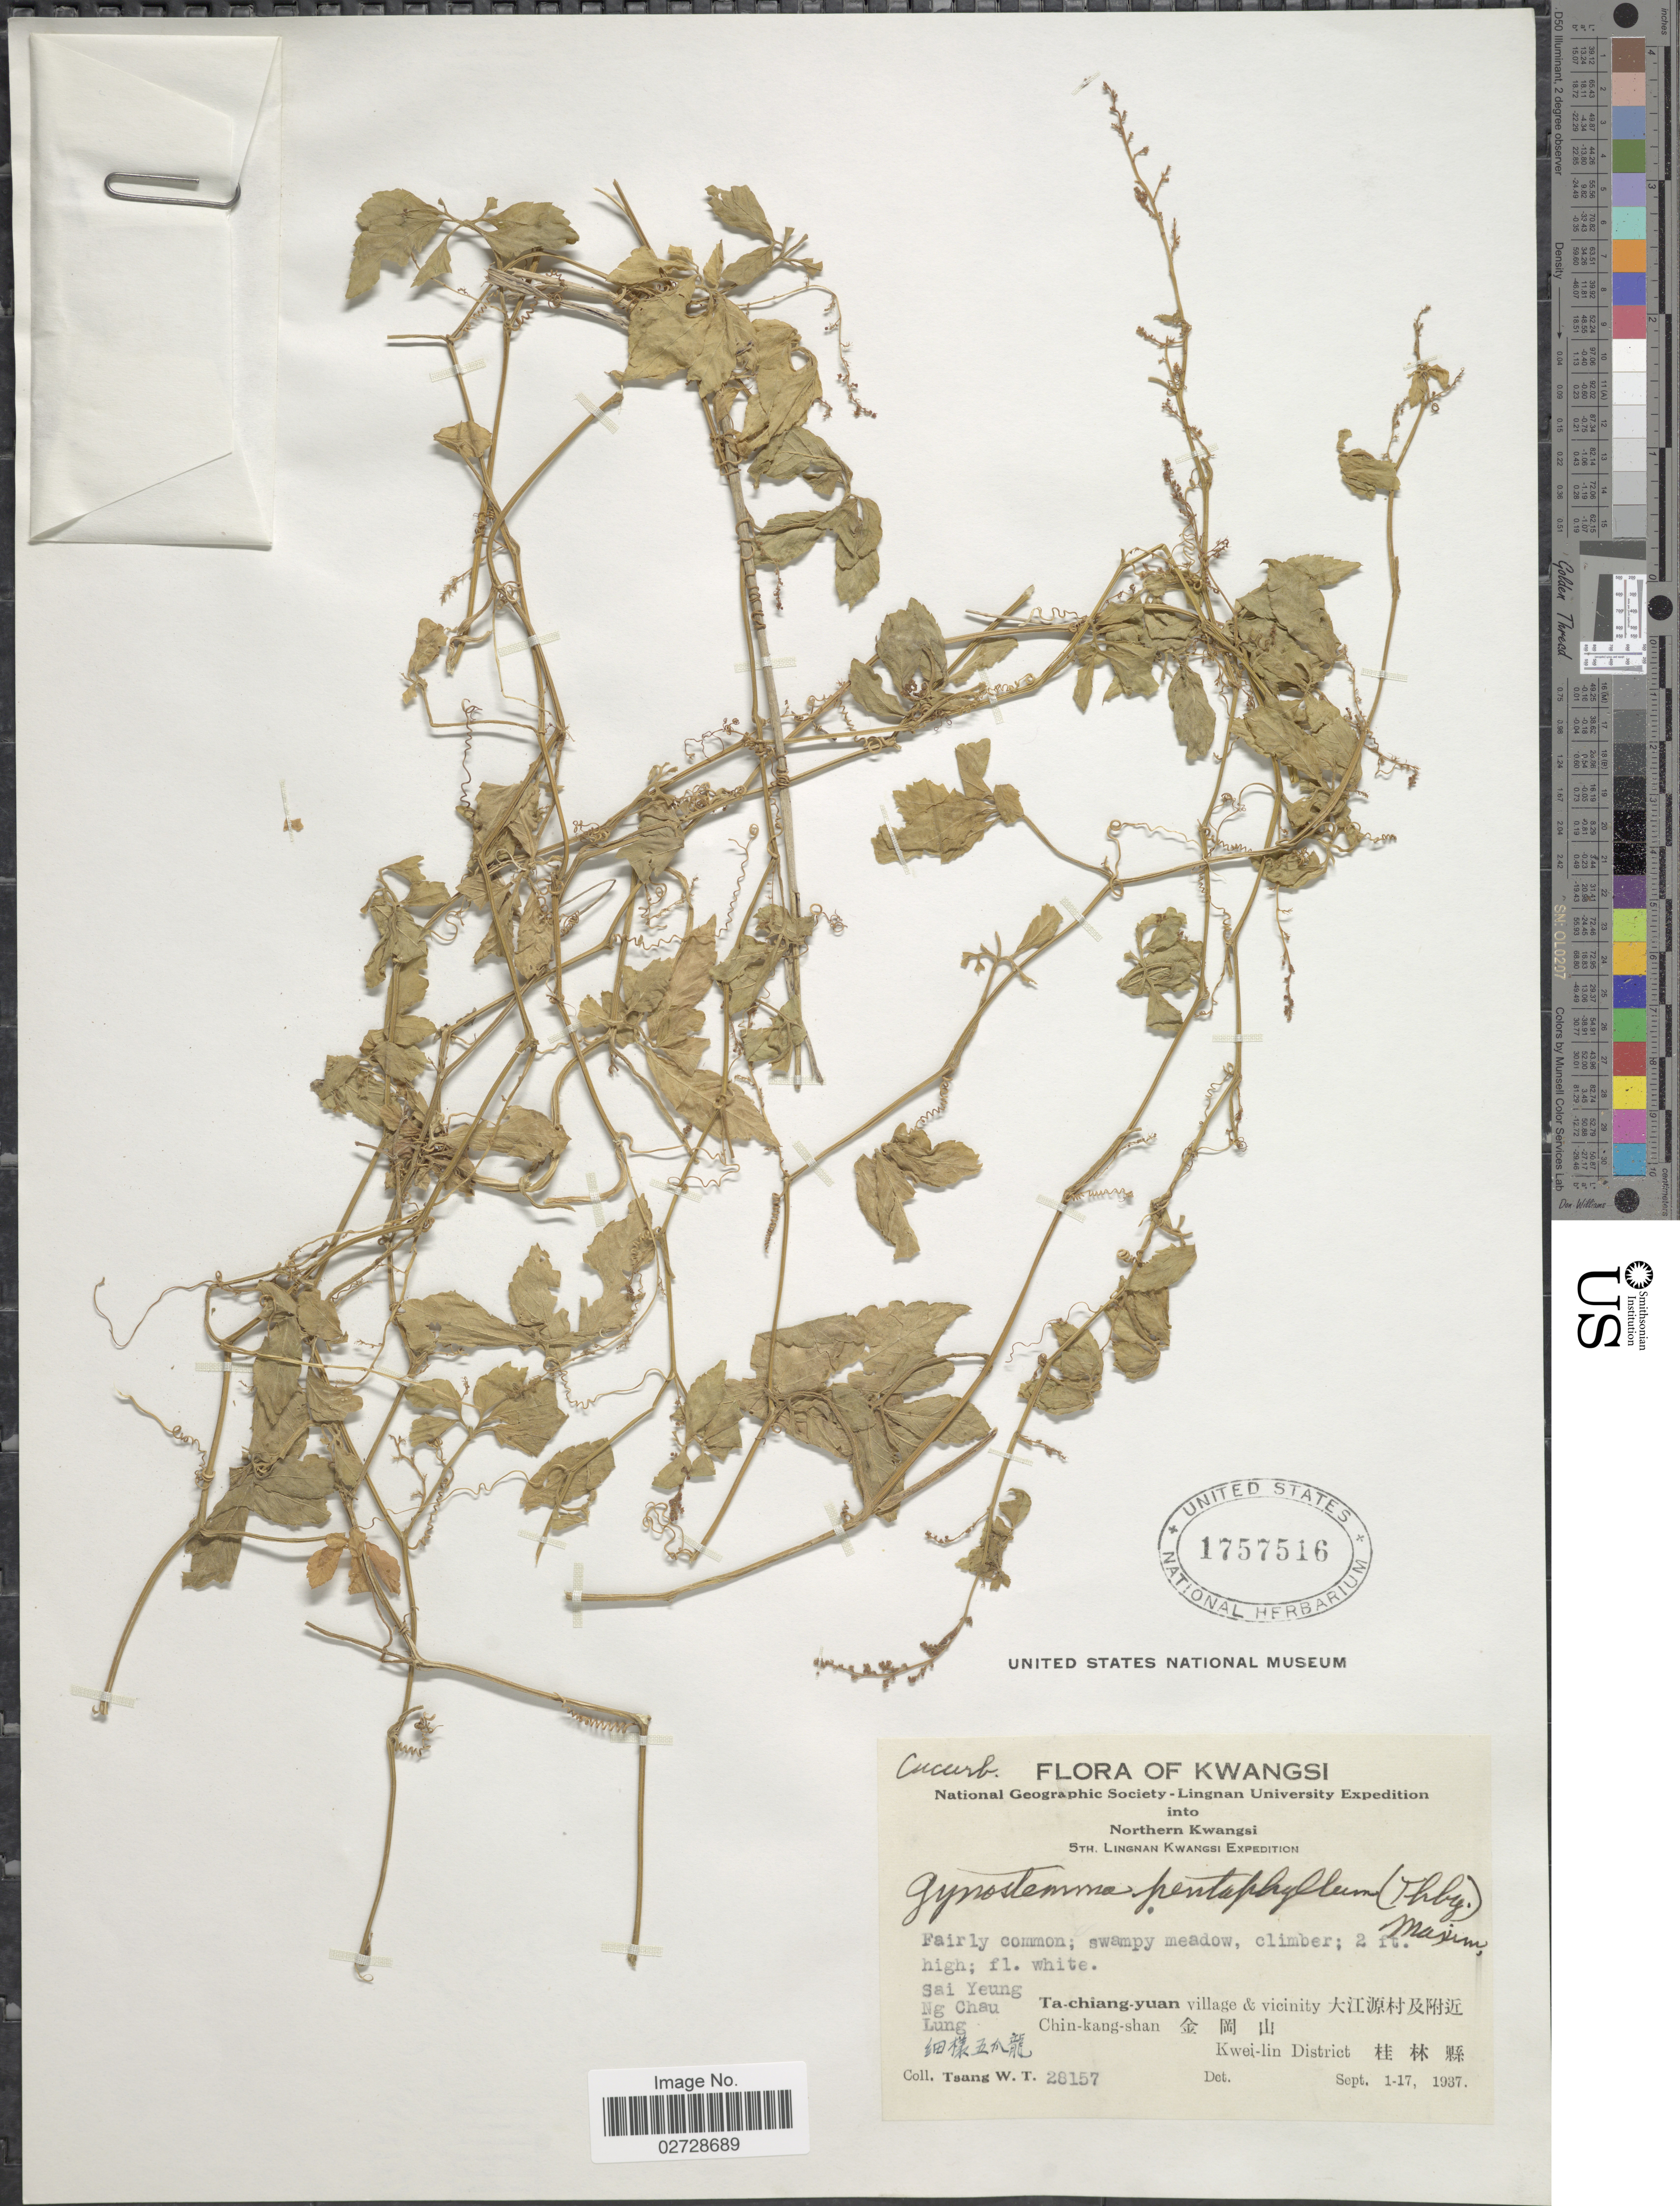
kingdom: Plantae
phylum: Tracheophyta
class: Magnoliopsida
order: Cucurbitales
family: Cucurbitaceae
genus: Gynostemma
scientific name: Gynostemma pentaphyllum var. pentaphyllum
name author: (Thunb.) Makino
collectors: W. T. Tsang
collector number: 28157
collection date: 1937-09-01/1937-09-17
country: China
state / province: Guangxi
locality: Kwangsi. Northern Kwangsi. Sai Yeung. Ng Chau. Lung. Ta-chiang-yuan village & vicinity. Chin-kang-shan. Kwei-lin Disitrict.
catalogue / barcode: US 1757516